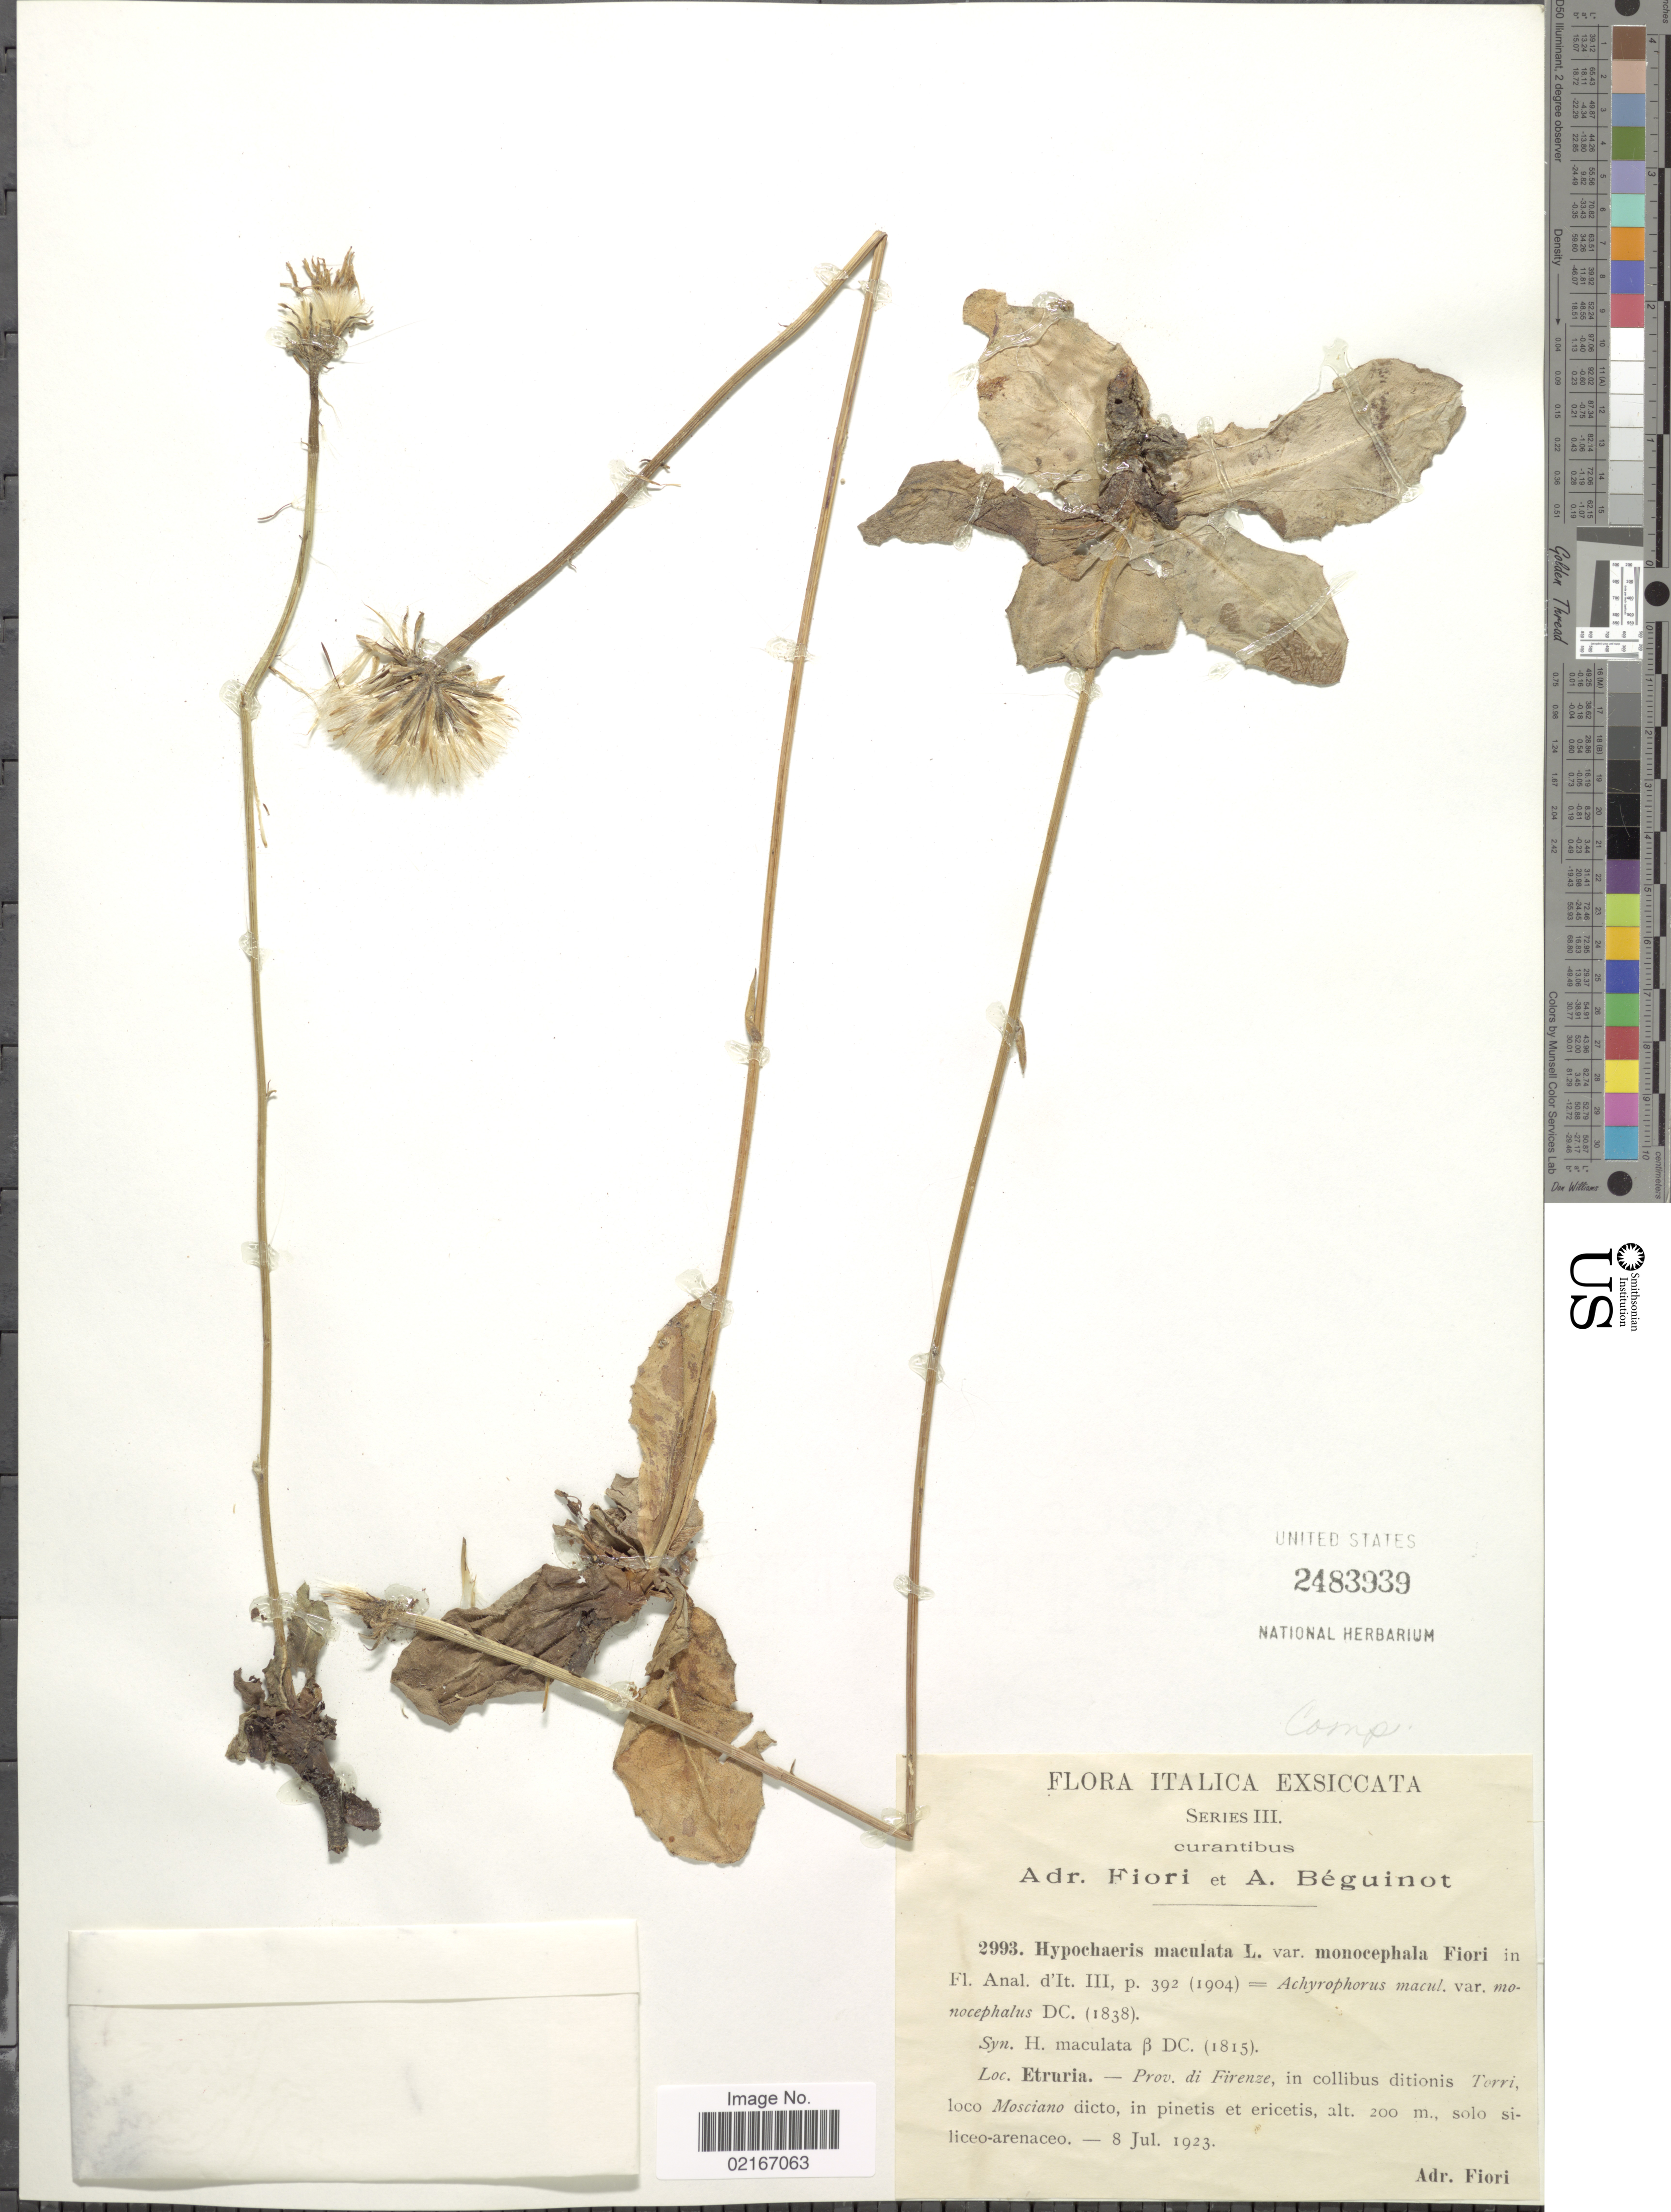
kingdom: Plantae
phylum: Tracheophyta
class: Magnoliopsida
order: Asterales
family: Asteraceae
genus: Hypochaeris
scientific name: Hypochaeris maculata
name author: L.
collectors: A. Fiori & A. Béguinot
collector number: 2993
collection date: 1923-07-08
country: Italy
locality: Etruria - prov. di Firenze, in collibus ditionis Terri loco Mosciano dicto, in pinetis et ericetis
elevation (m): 200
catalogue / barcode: US 2483939